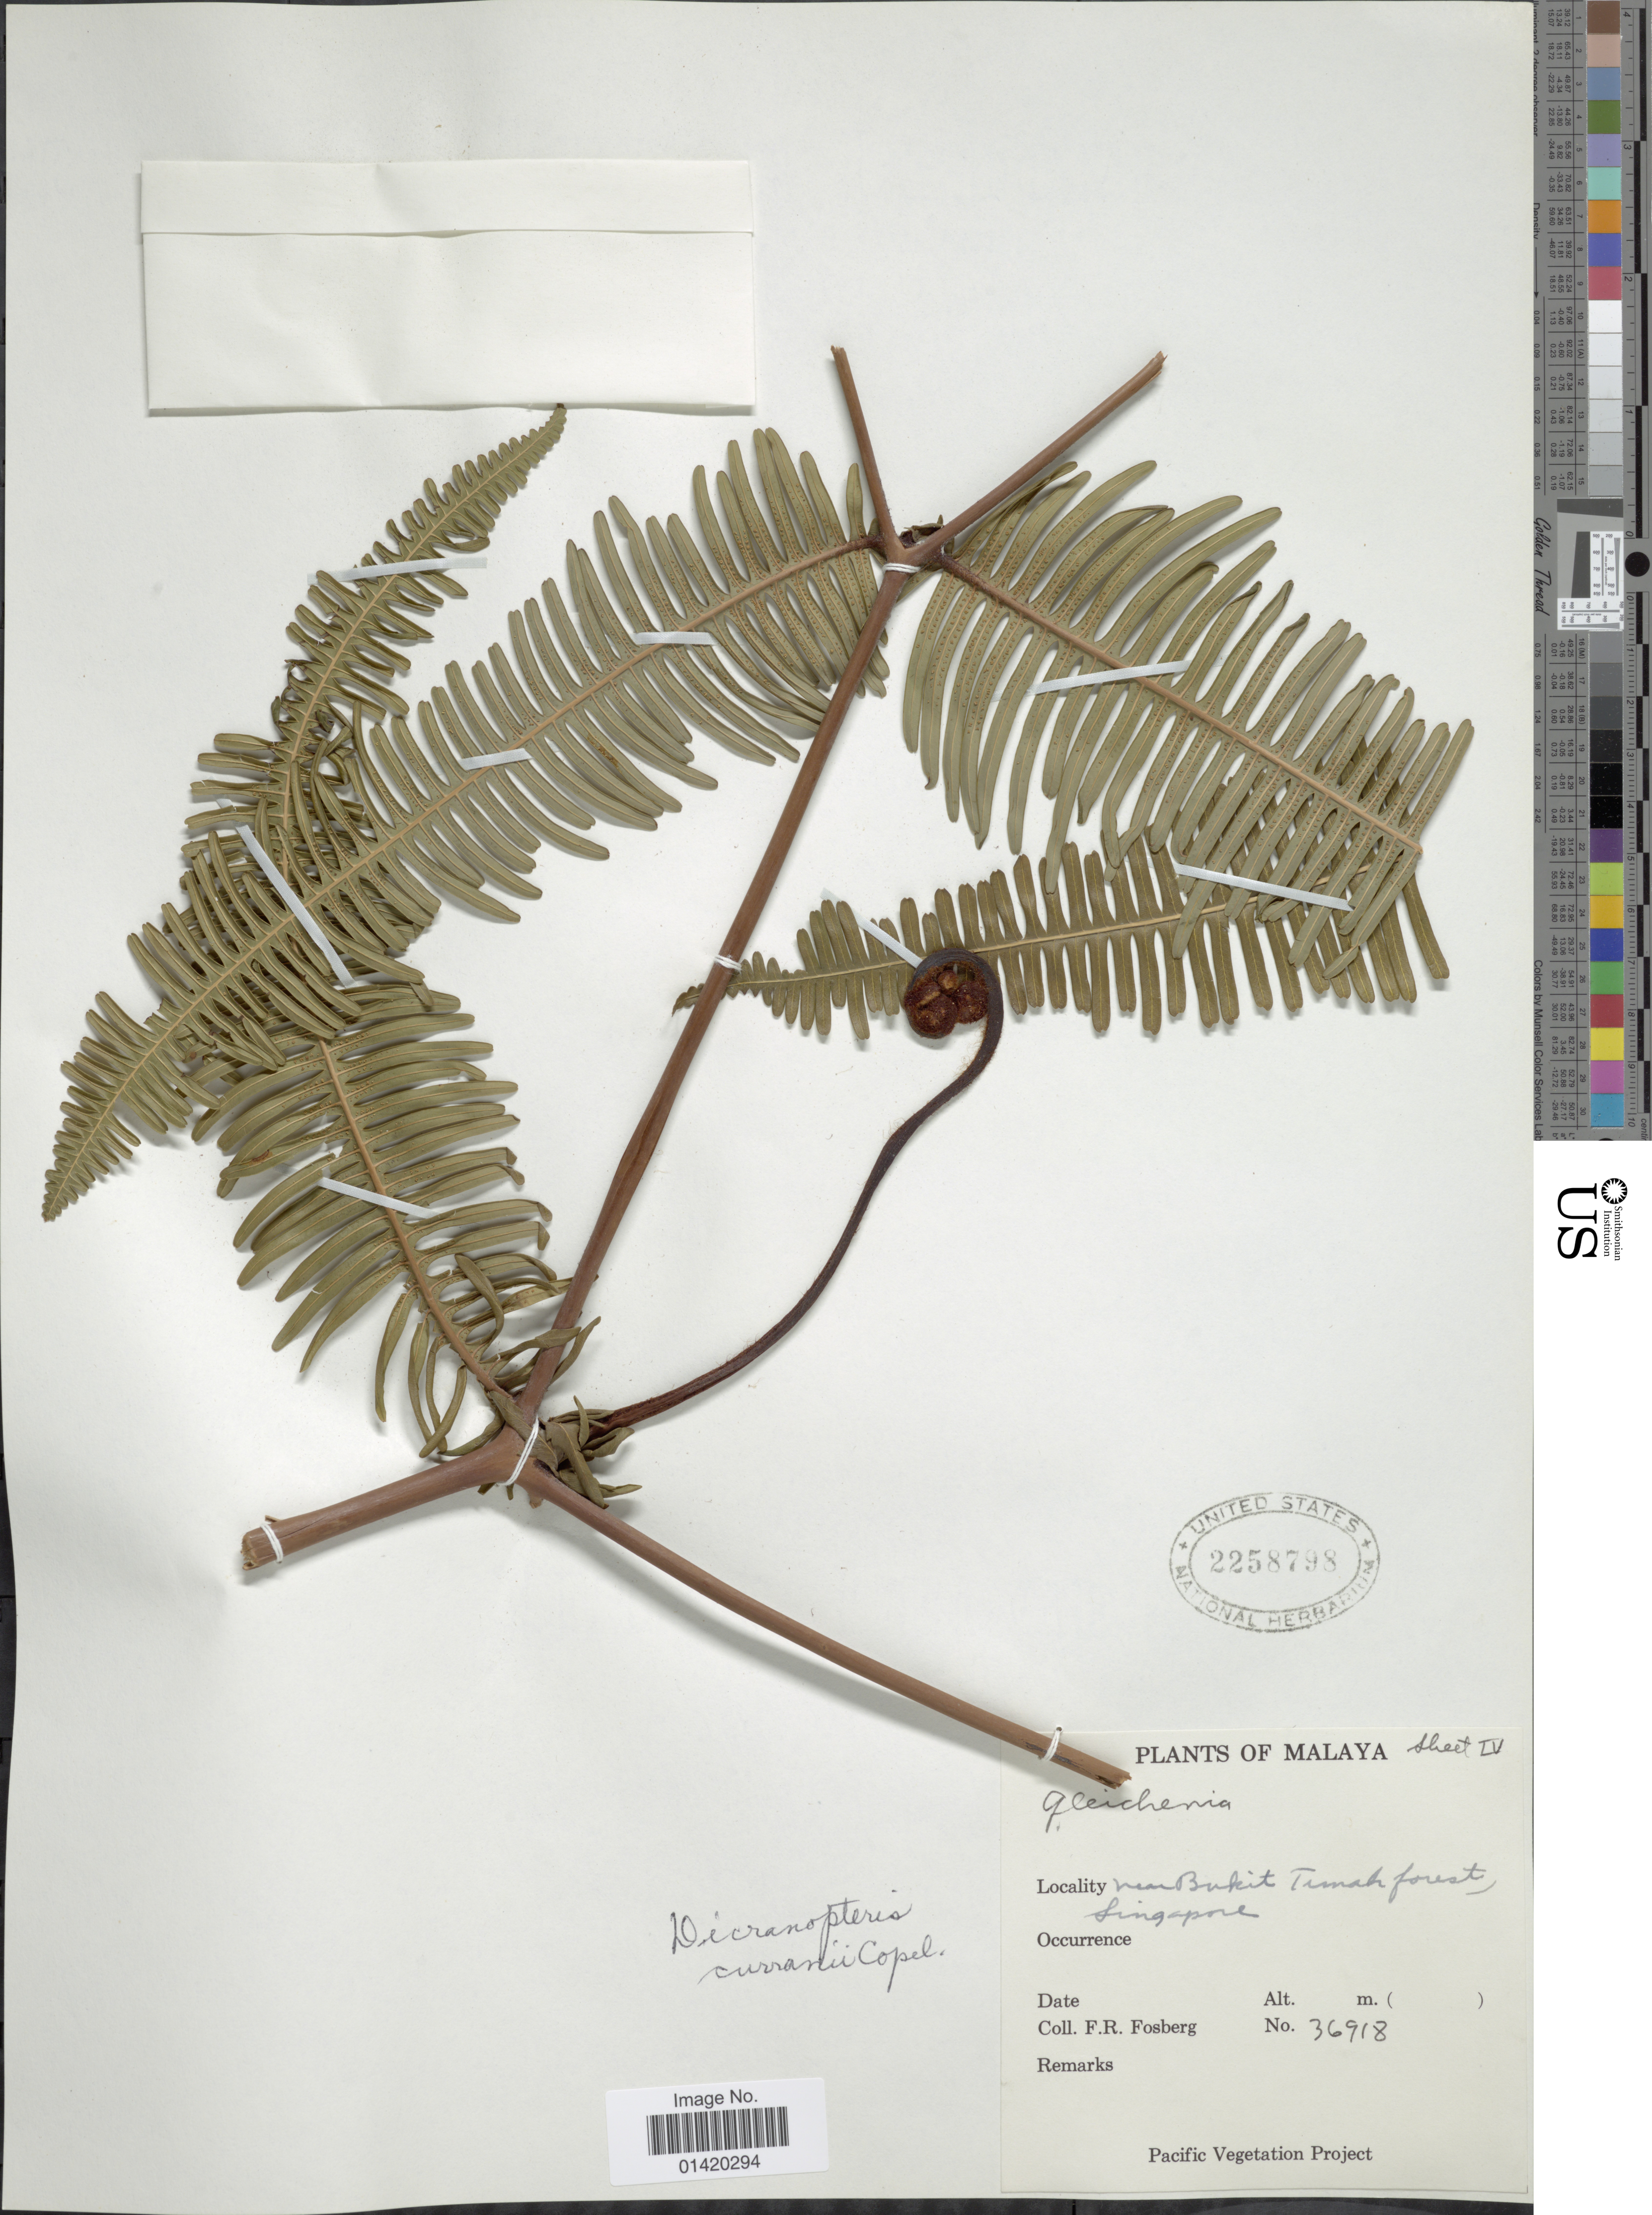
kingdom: Plantae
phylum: Tracheophyta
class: Polypodiopsida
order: Gleicheniales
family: Gleicheniaceae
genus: Dicranopteris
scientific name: Dicranopteris curranii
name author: Copel.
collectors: F. R. Fosberg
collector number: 36918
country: Singapore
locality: Malaya, Near Bukit Timah forest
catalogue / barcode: US 2258798